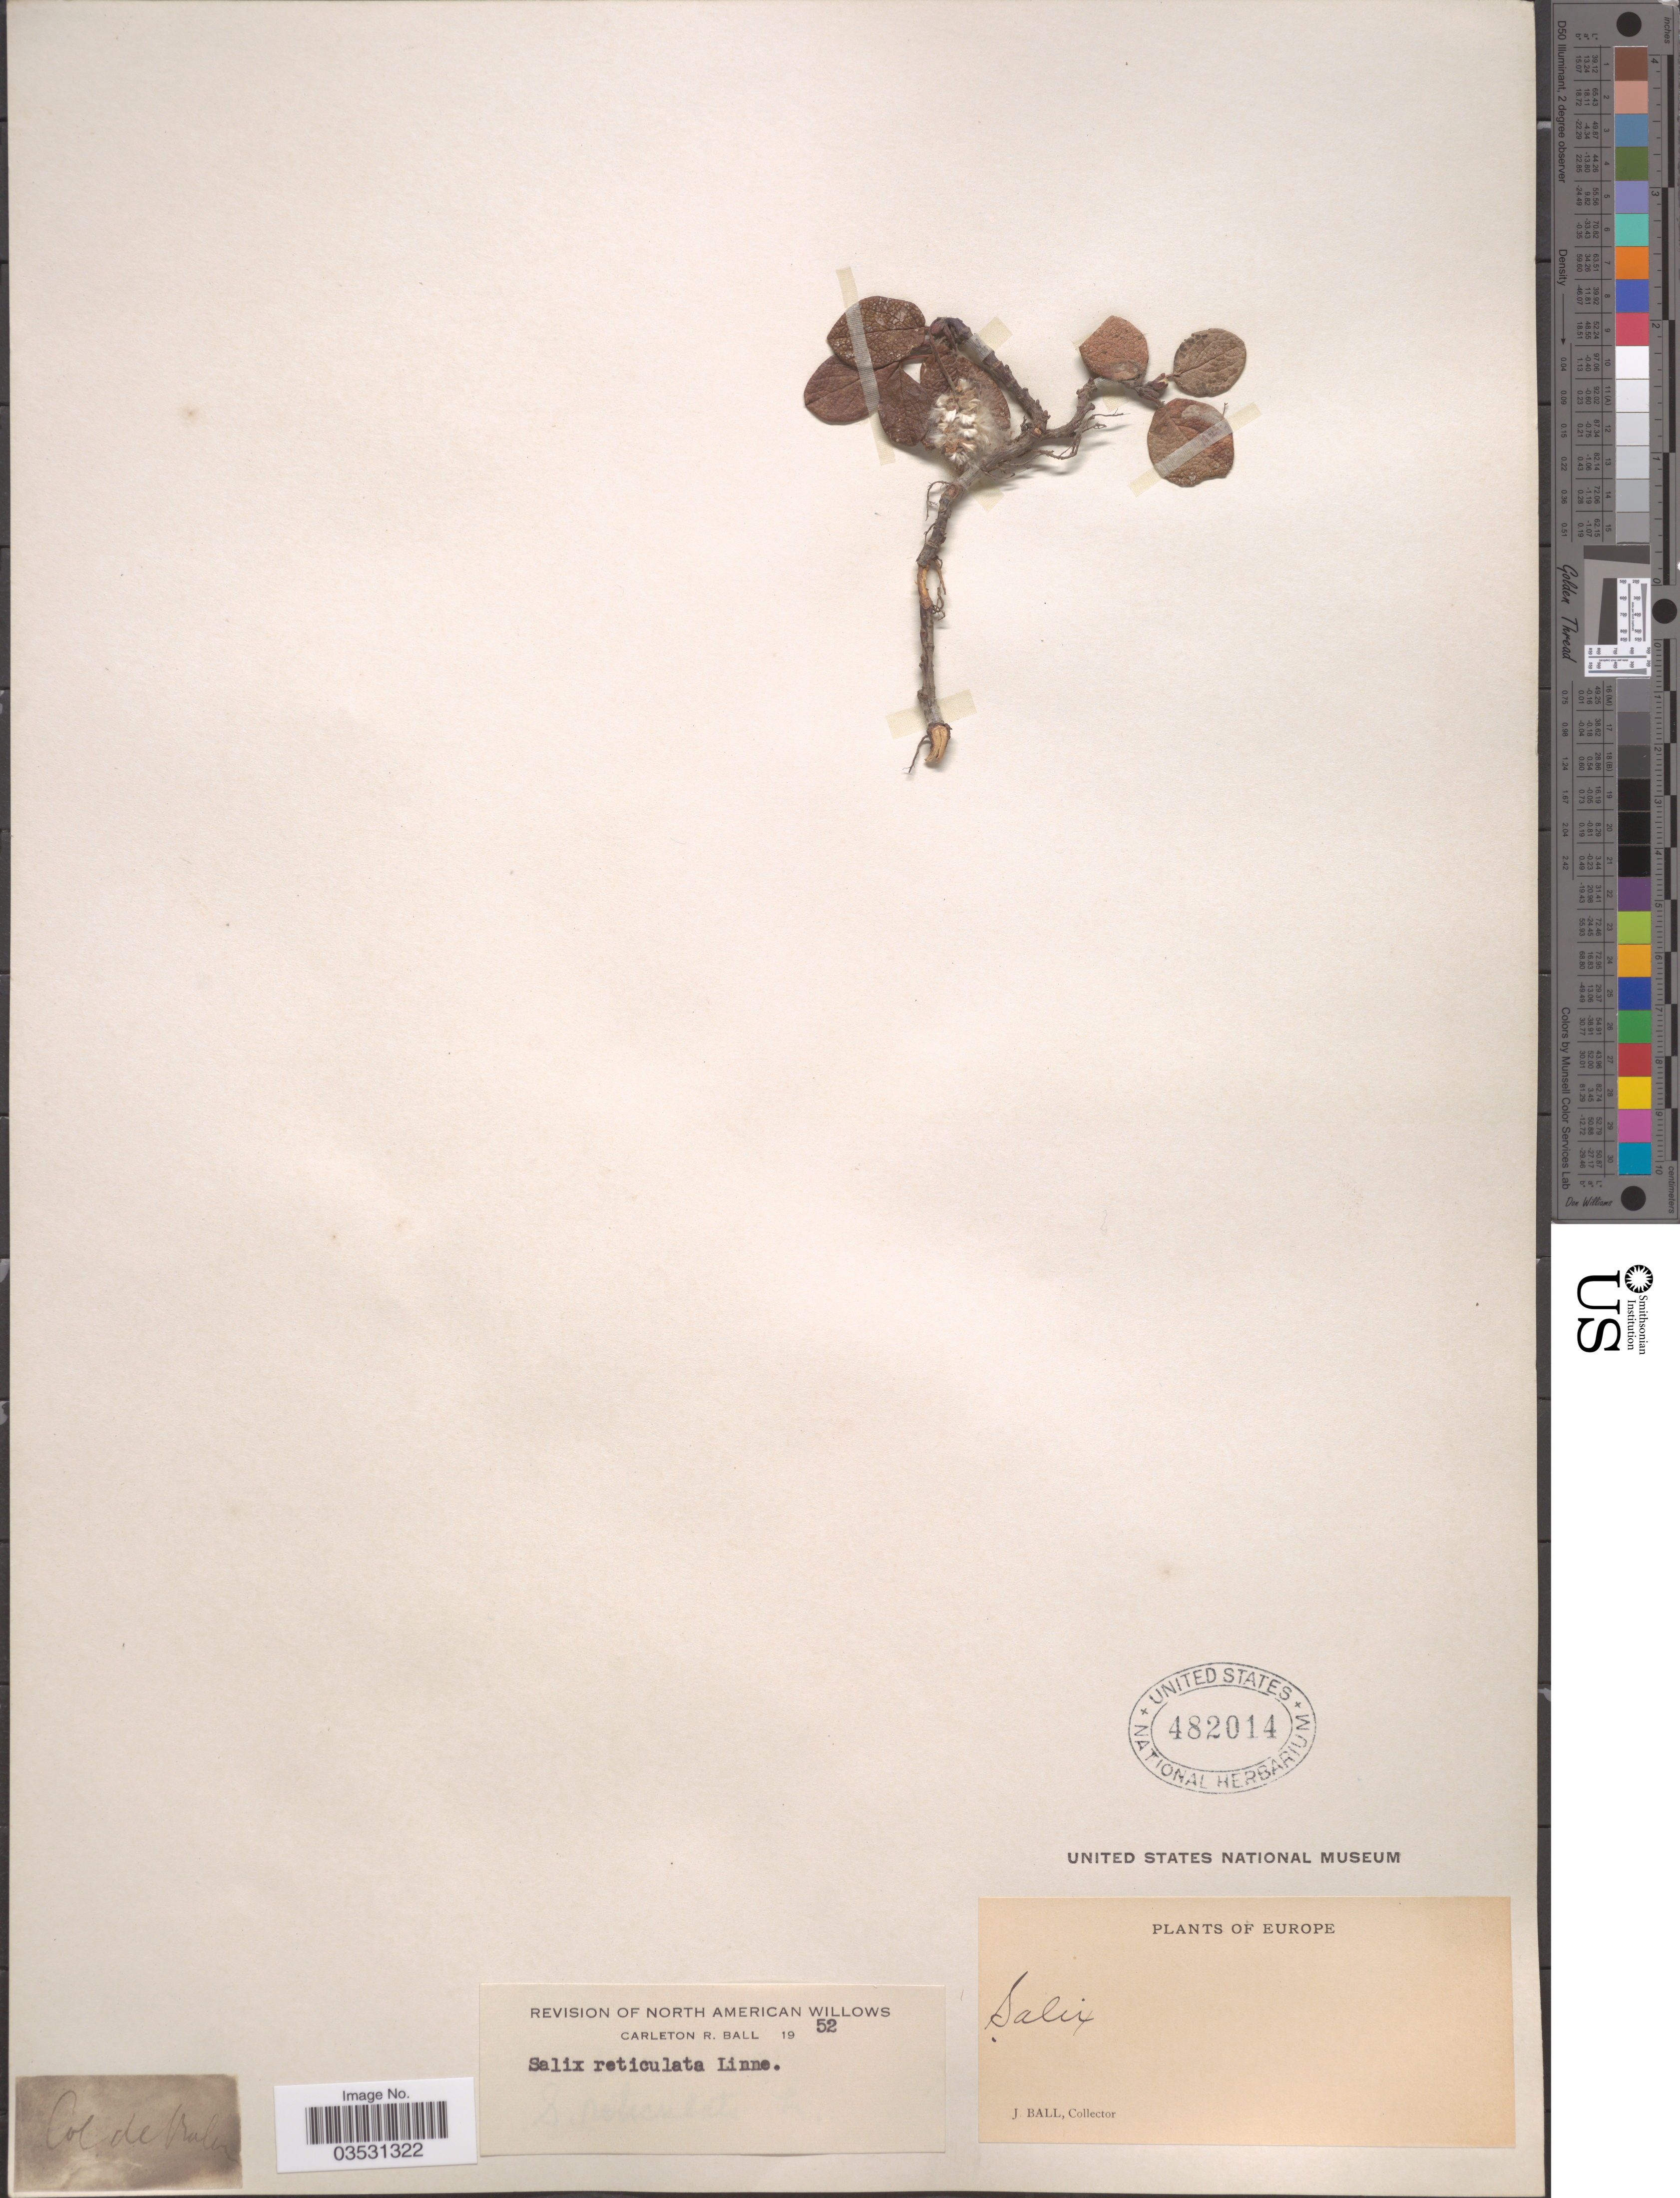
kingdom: Plantae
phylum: Tracheophyta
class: Magnoliopsida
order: Malpighiales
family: Salicaceae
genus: Salix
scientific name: Salix reticulata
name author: L.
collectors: J. Ball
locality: Europe.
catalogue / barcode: US 482014